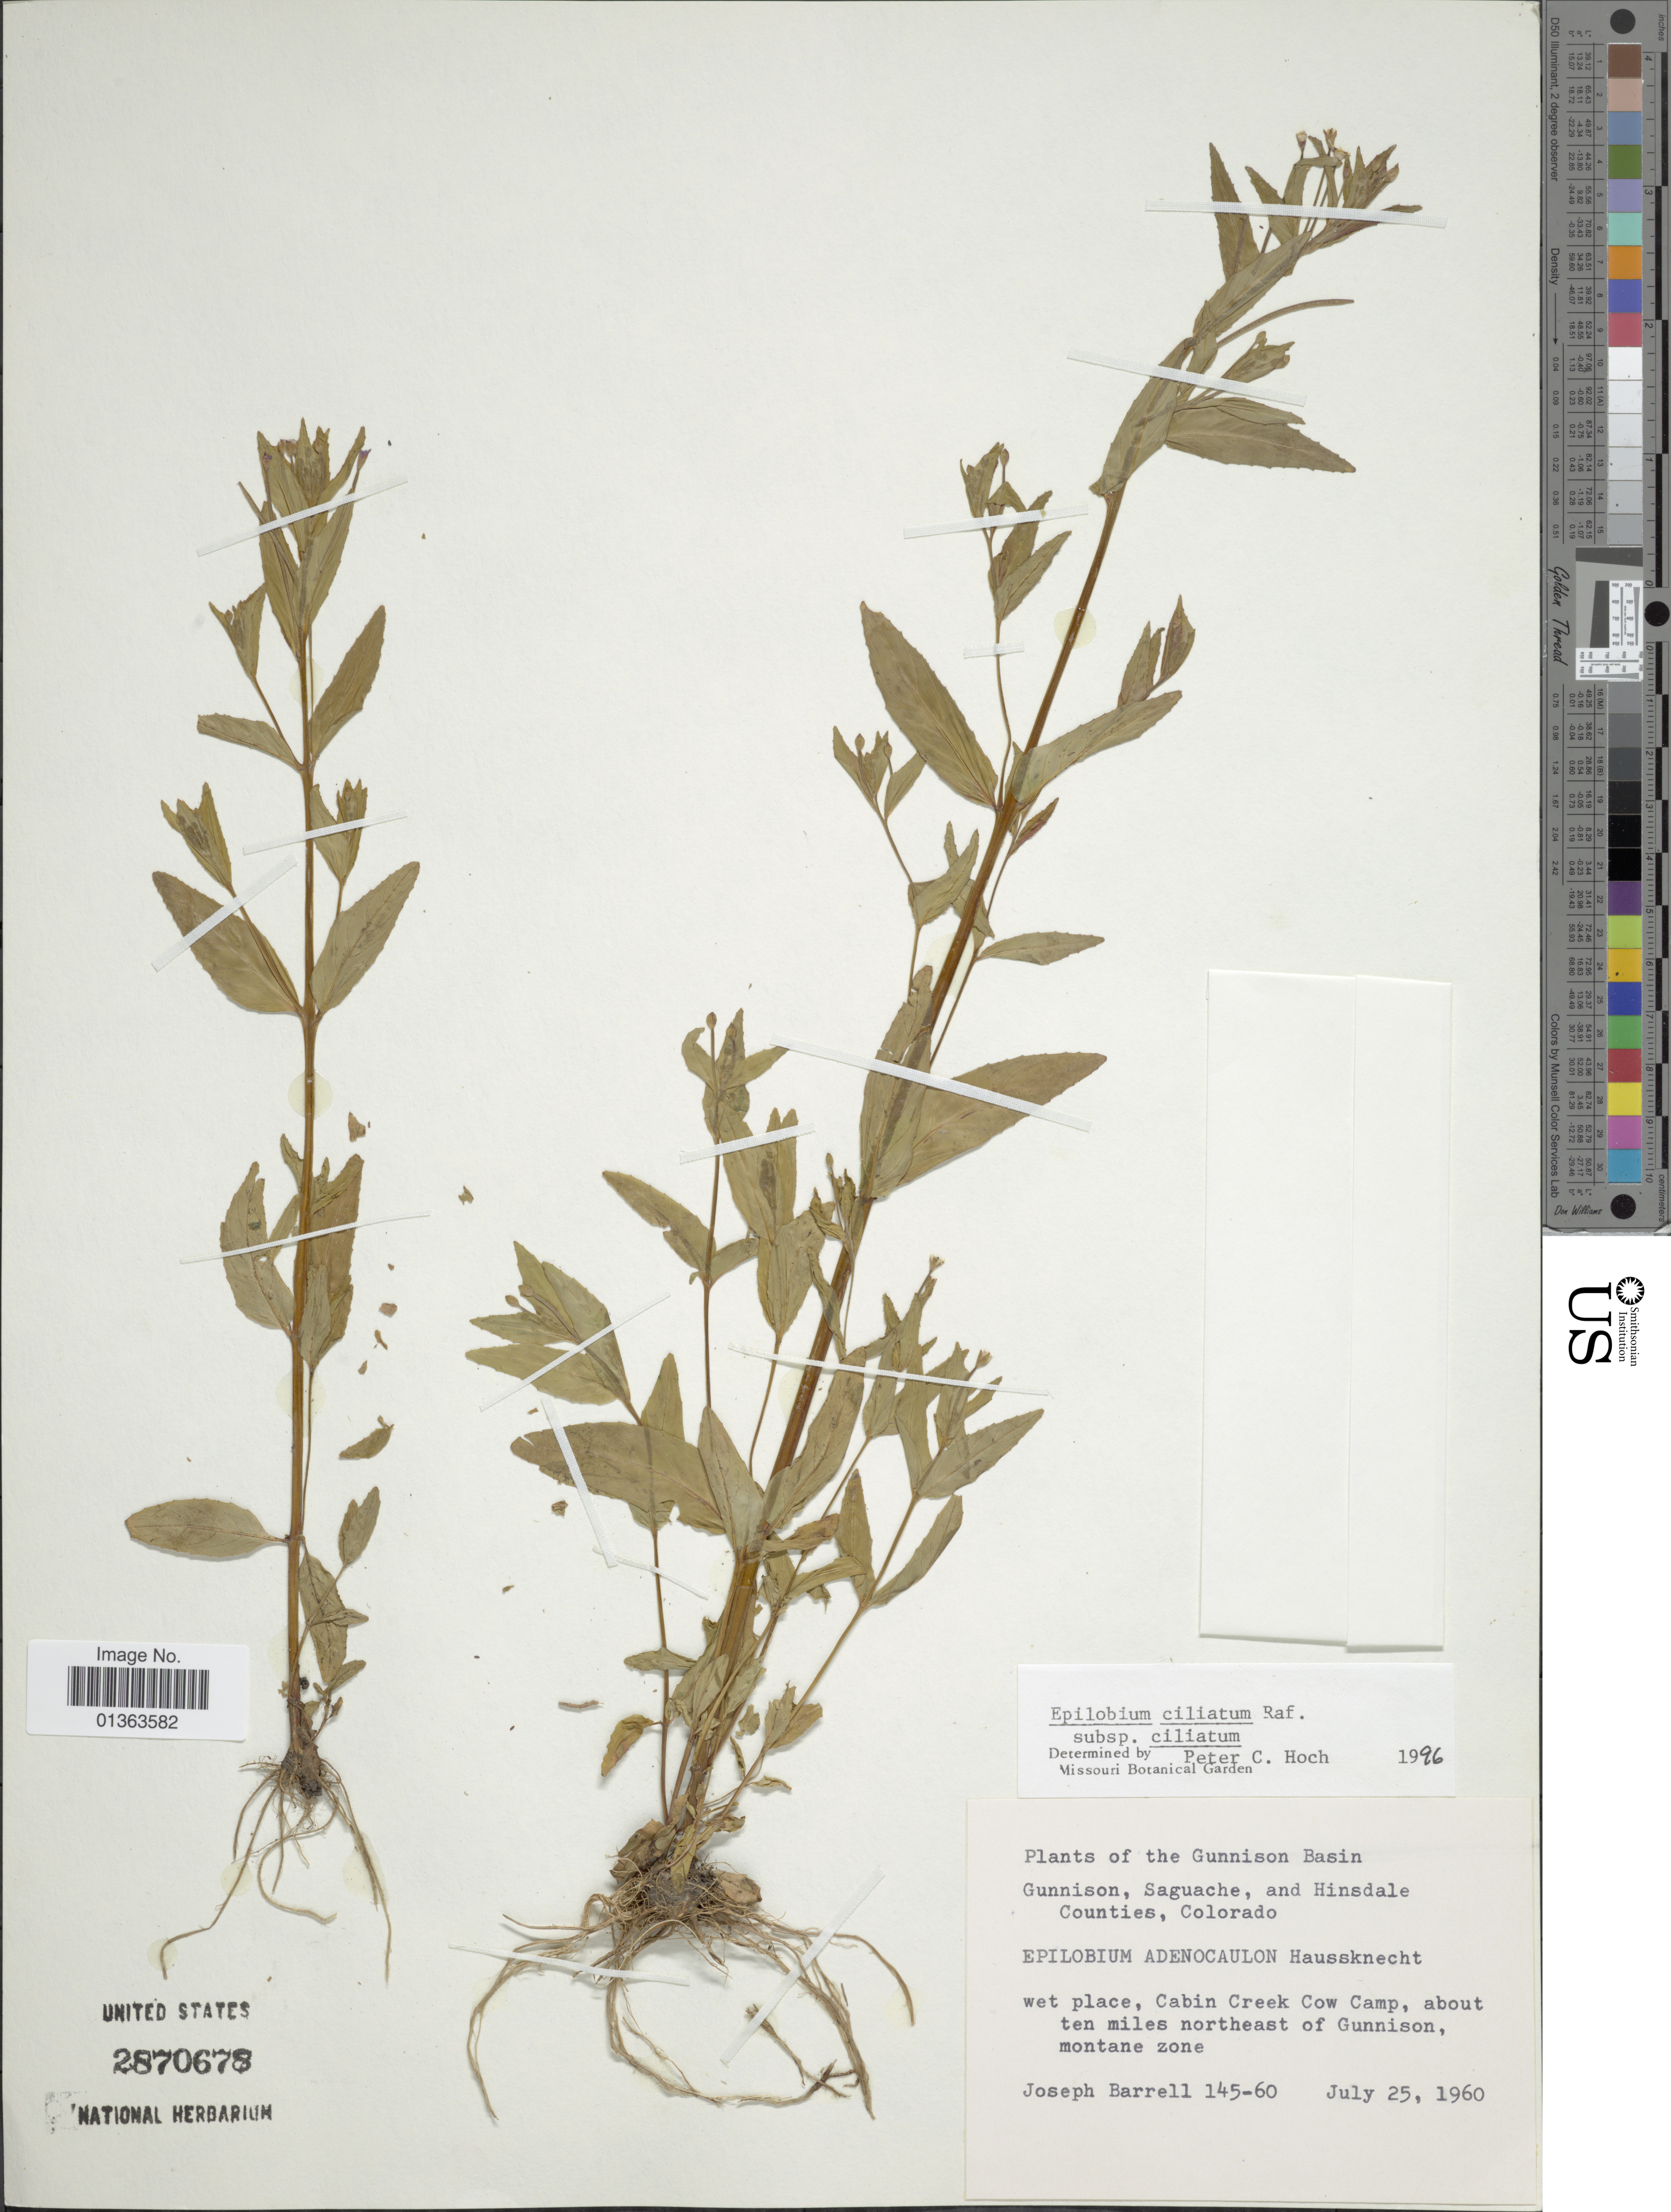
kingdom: Plantae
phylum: Tracheophyta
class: Magnoliopsida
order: Myrtales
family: Onagraceae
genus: Epilobium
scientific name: Epilobium ciliatum subsp. ciliatum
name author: Raf.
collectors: J. Barrell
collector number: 145-60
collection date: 1960-07-25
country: United States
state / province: Colorado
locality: Gunnison, Saguache, and Hinsdale Counties. Wet place, Cabin Creek Cow Camp, about ten miles northeast of Gunnison, montane zone.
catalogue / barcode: US 2870678